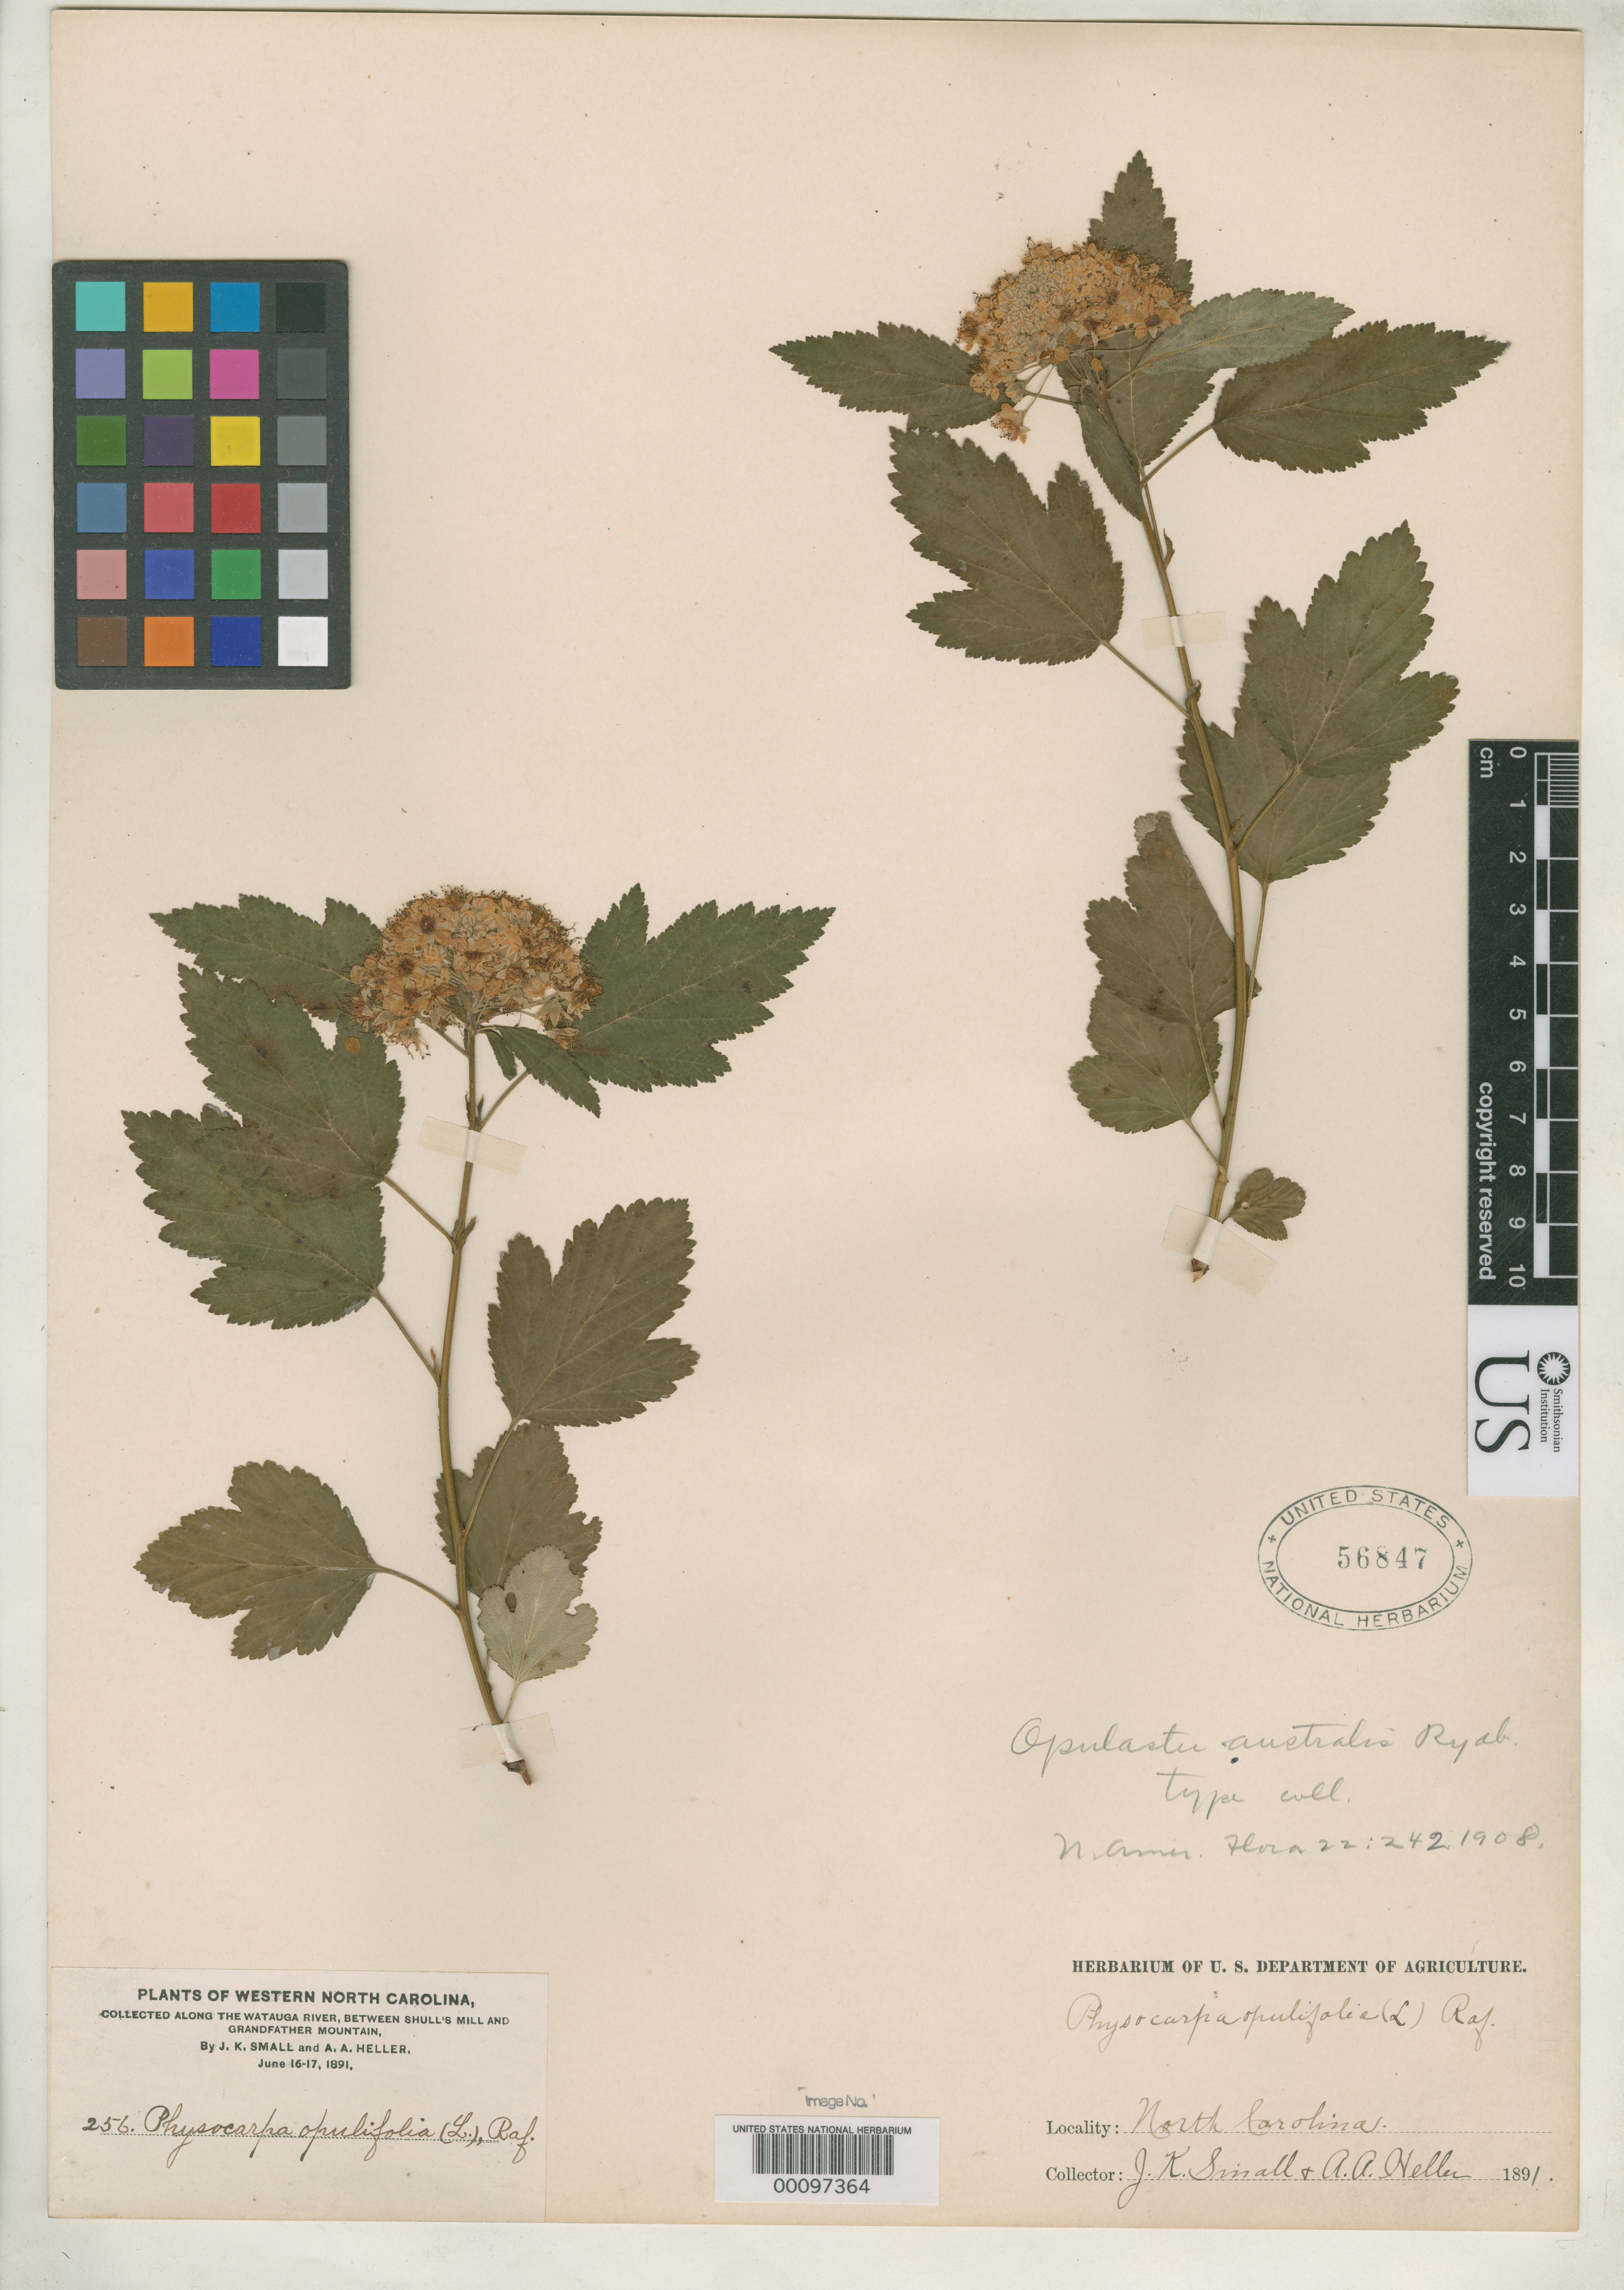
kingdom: Plantae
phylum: Tracheophyta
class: Magnoliopsida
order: Rosales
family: Rosaceae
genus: Opulaster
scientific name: Opulaster australis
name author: Rydb.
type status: Isotype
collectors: J. K. Small & A. A. Heller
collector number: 256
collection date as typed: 16 Jun 1891 to 17 Jun 1891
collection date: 1891-06-16/1891-06-17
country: United States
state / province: North Carolina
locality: Along Watauga River, between Shull's Hill & Grandfather's Mountain.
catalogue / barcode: US 56847